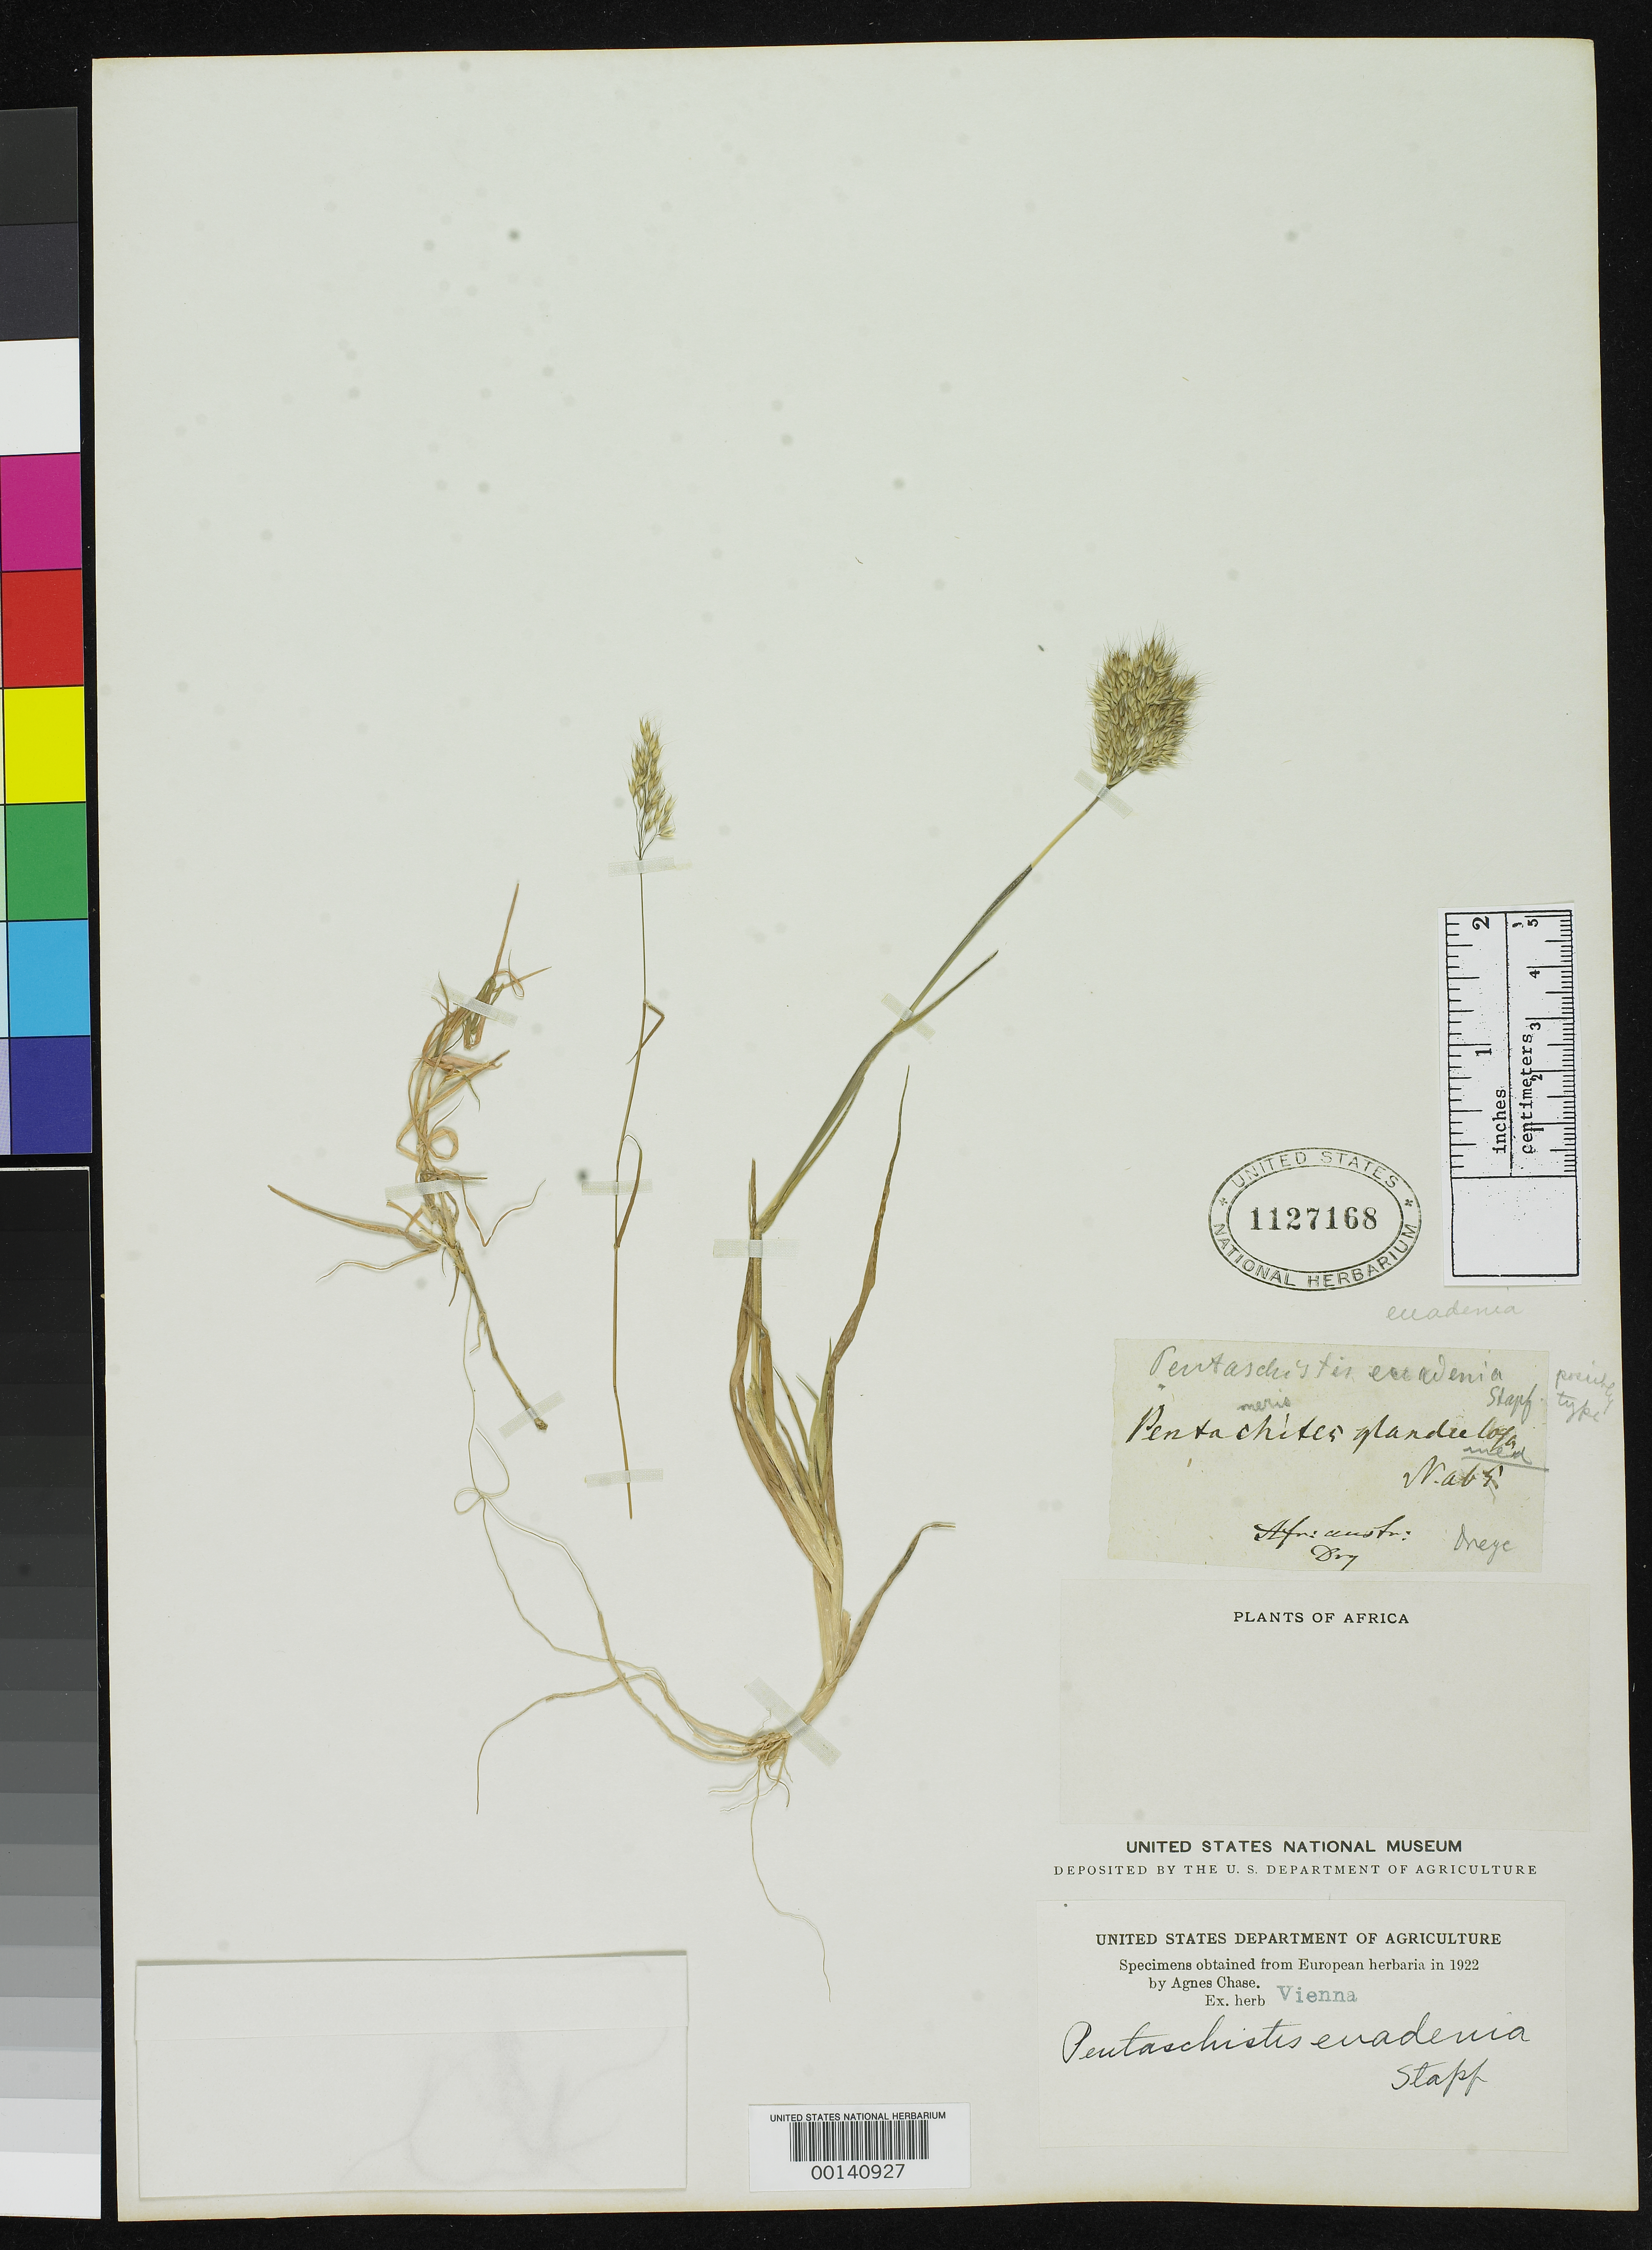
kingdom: Plantae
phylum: Tracheophyta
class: Liliopsida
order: Poales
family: Poaceae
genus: Pentaschistis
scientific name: Pentaschistis euadenia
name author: Stapf in Dyer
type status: Type Collection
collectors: J. Drège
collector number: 2581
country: South Africa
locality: Western region, Little Namaqualand, Kamiesbergen between Pedros Kloof & Lily Fontein.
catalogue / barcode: US 1127168-2